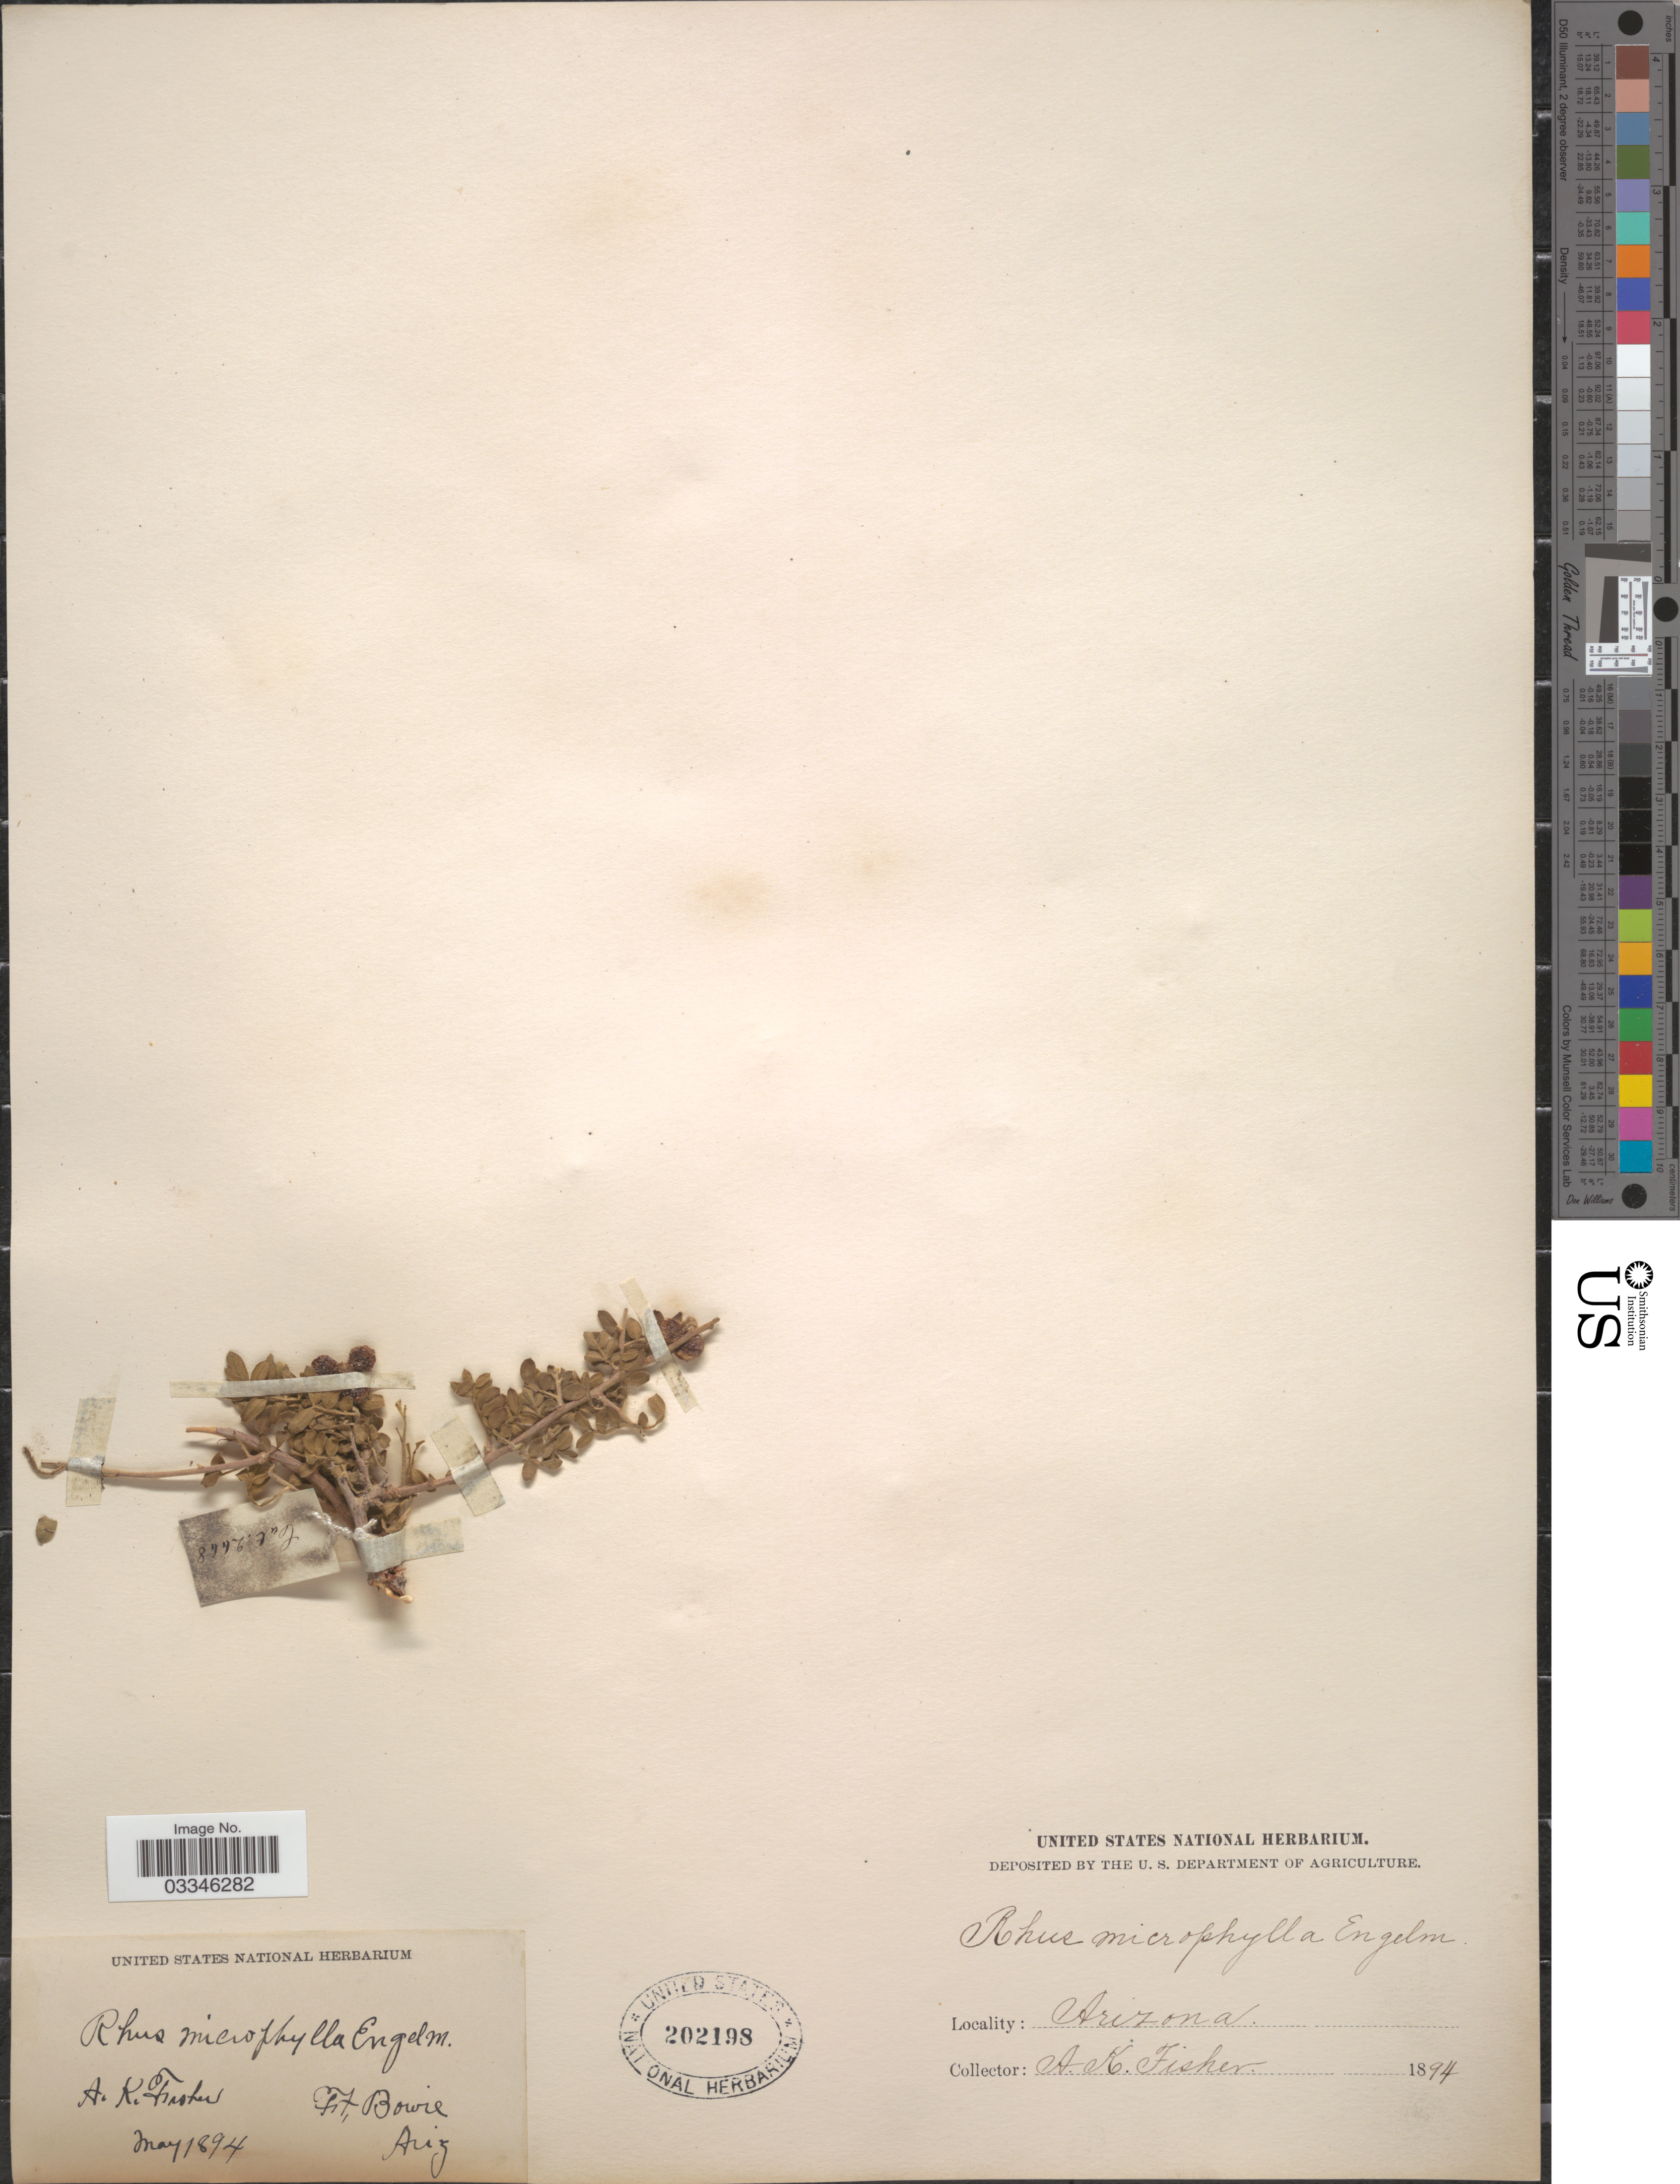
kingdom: Plantae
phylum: Tracheophyta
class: Magnoliopsida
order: Sapindales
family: Anacardiaceae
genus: Rhus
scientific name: Rhus microphylla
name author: Engelm.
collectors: A. K. Fisher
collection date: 1894-05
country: United States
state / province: Arizona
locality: Ft. Bowie.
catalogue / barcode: US 202198